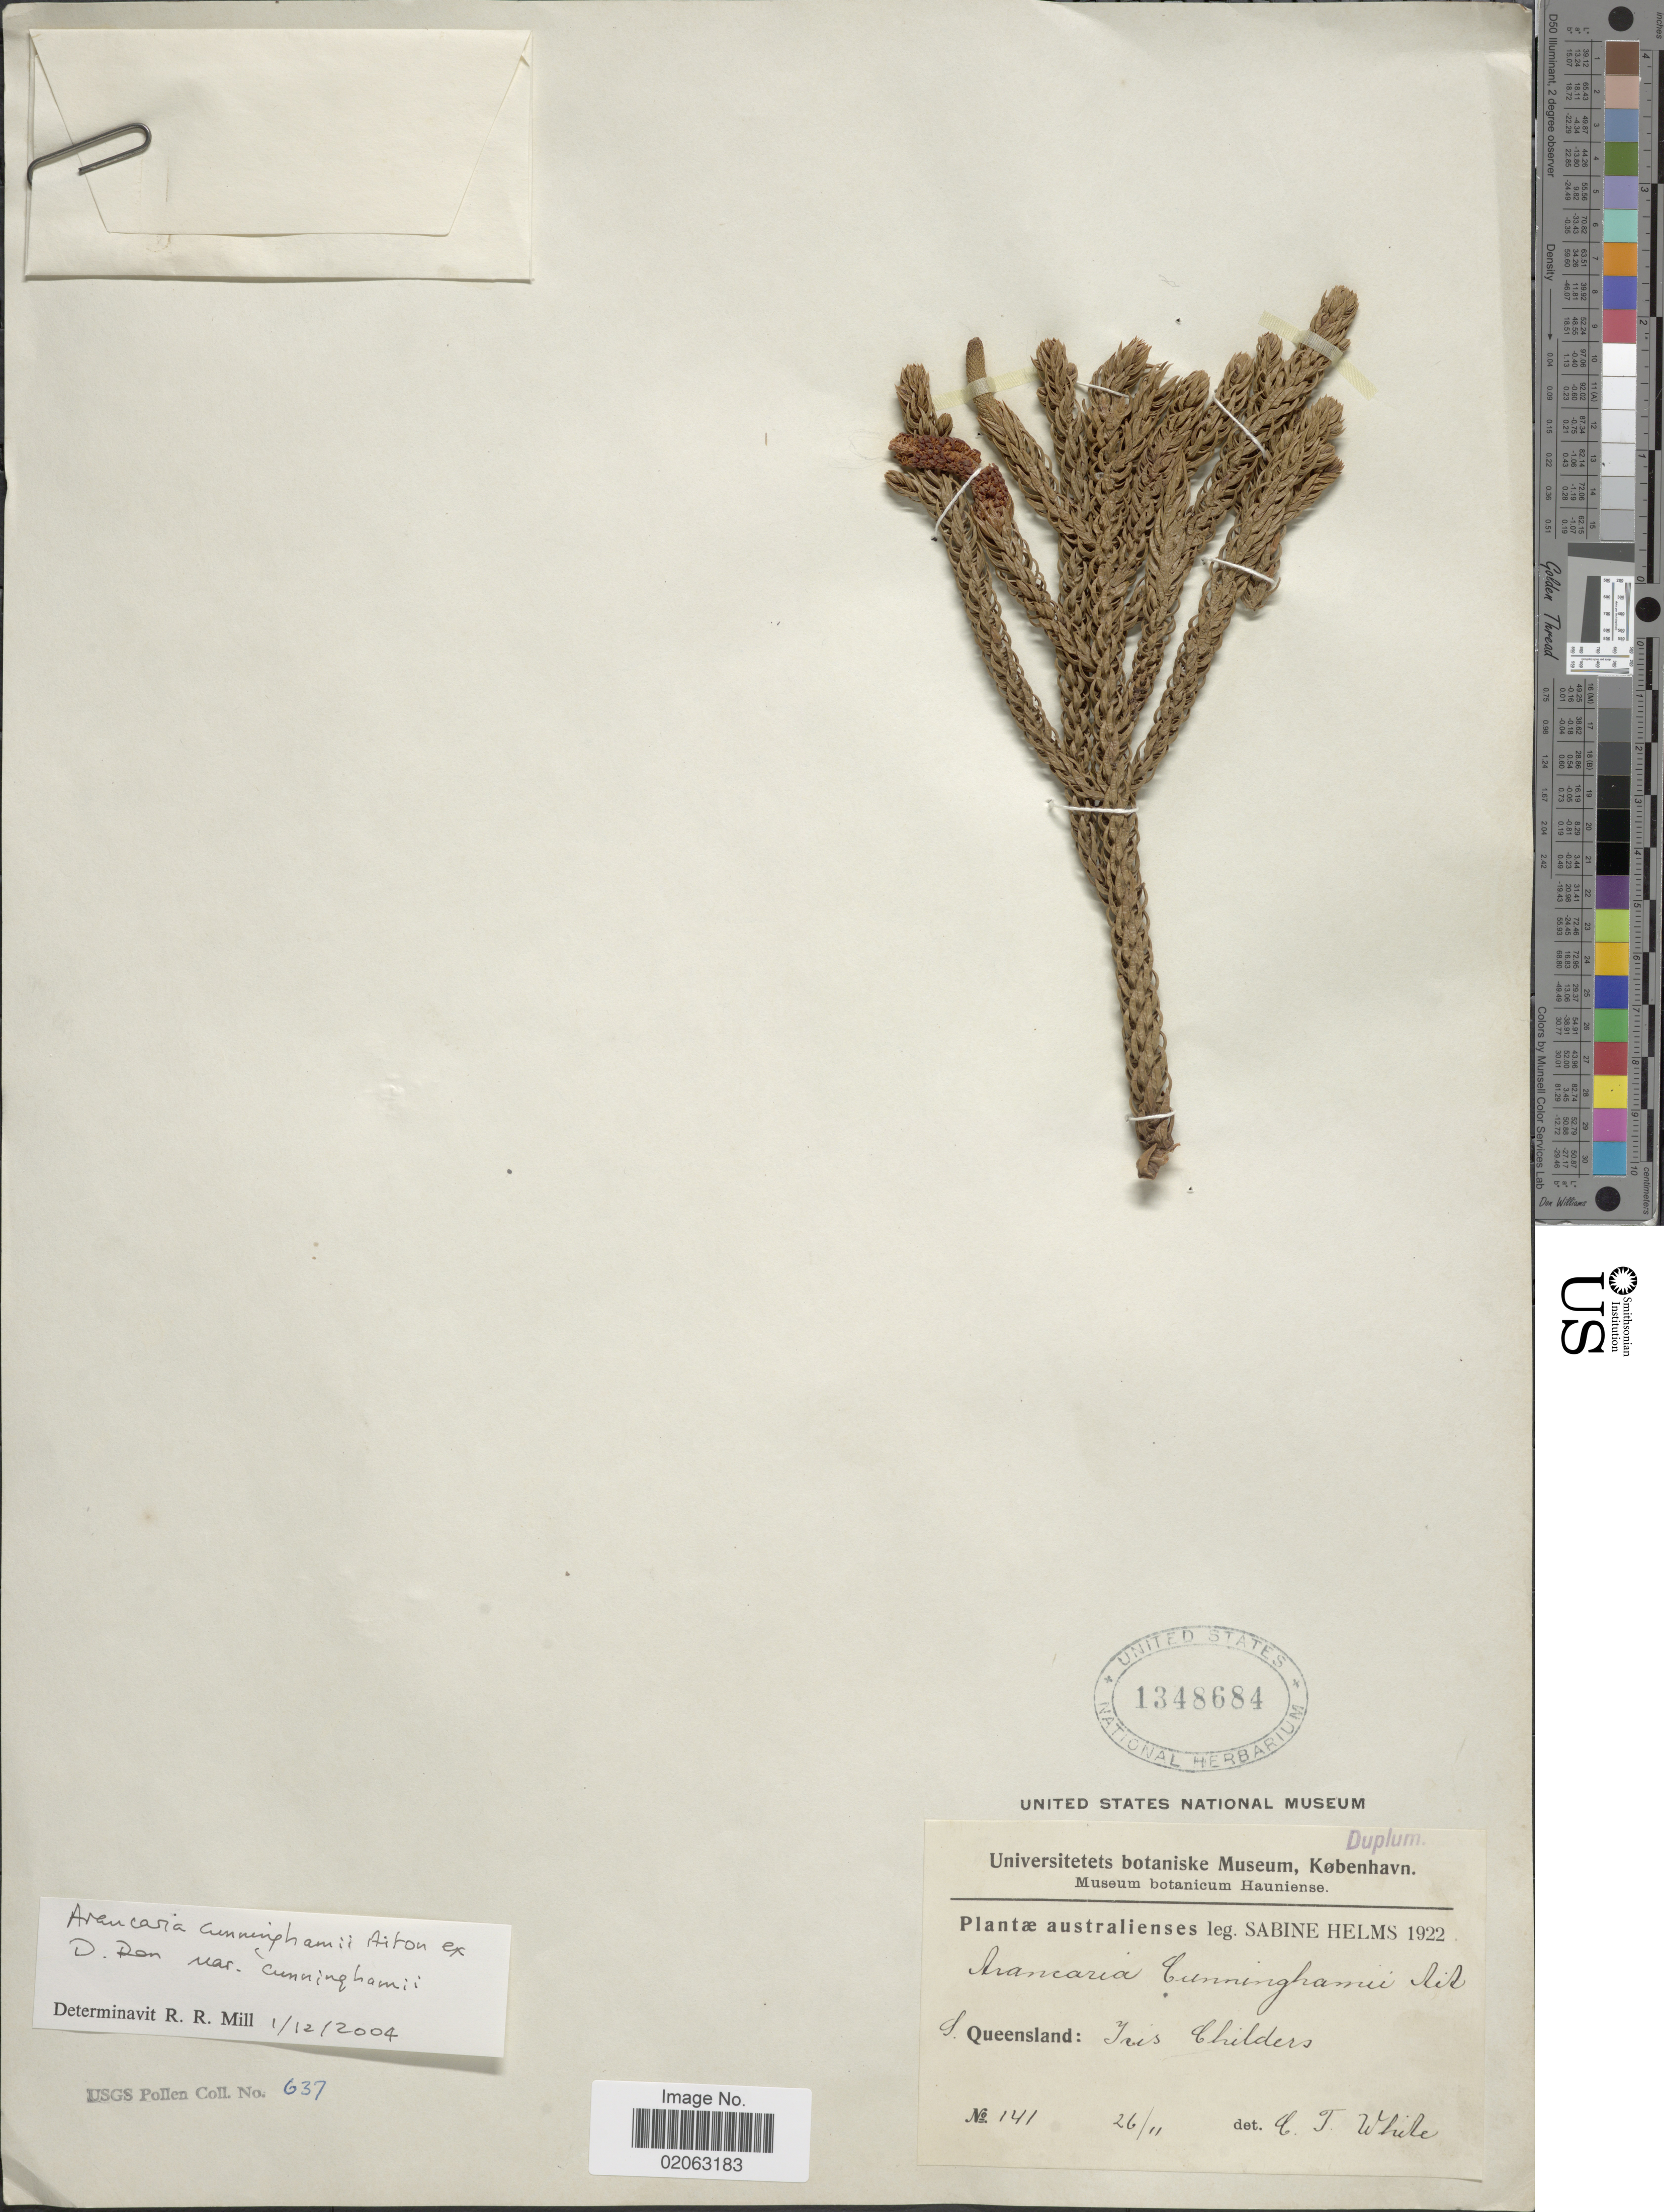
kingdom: Plantae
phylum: Tracheophyta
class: Pinopsida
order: Pinales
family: Araucariaceae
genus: Araucaria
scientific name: Araucaria cunninghamii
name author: Aiton ex D. Don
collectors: S. Helms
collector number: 141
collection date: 1922-11-26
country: Australia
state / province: Queensland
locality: S. Queensland: Tres Childers, Australienses.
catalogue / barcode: US 1348684